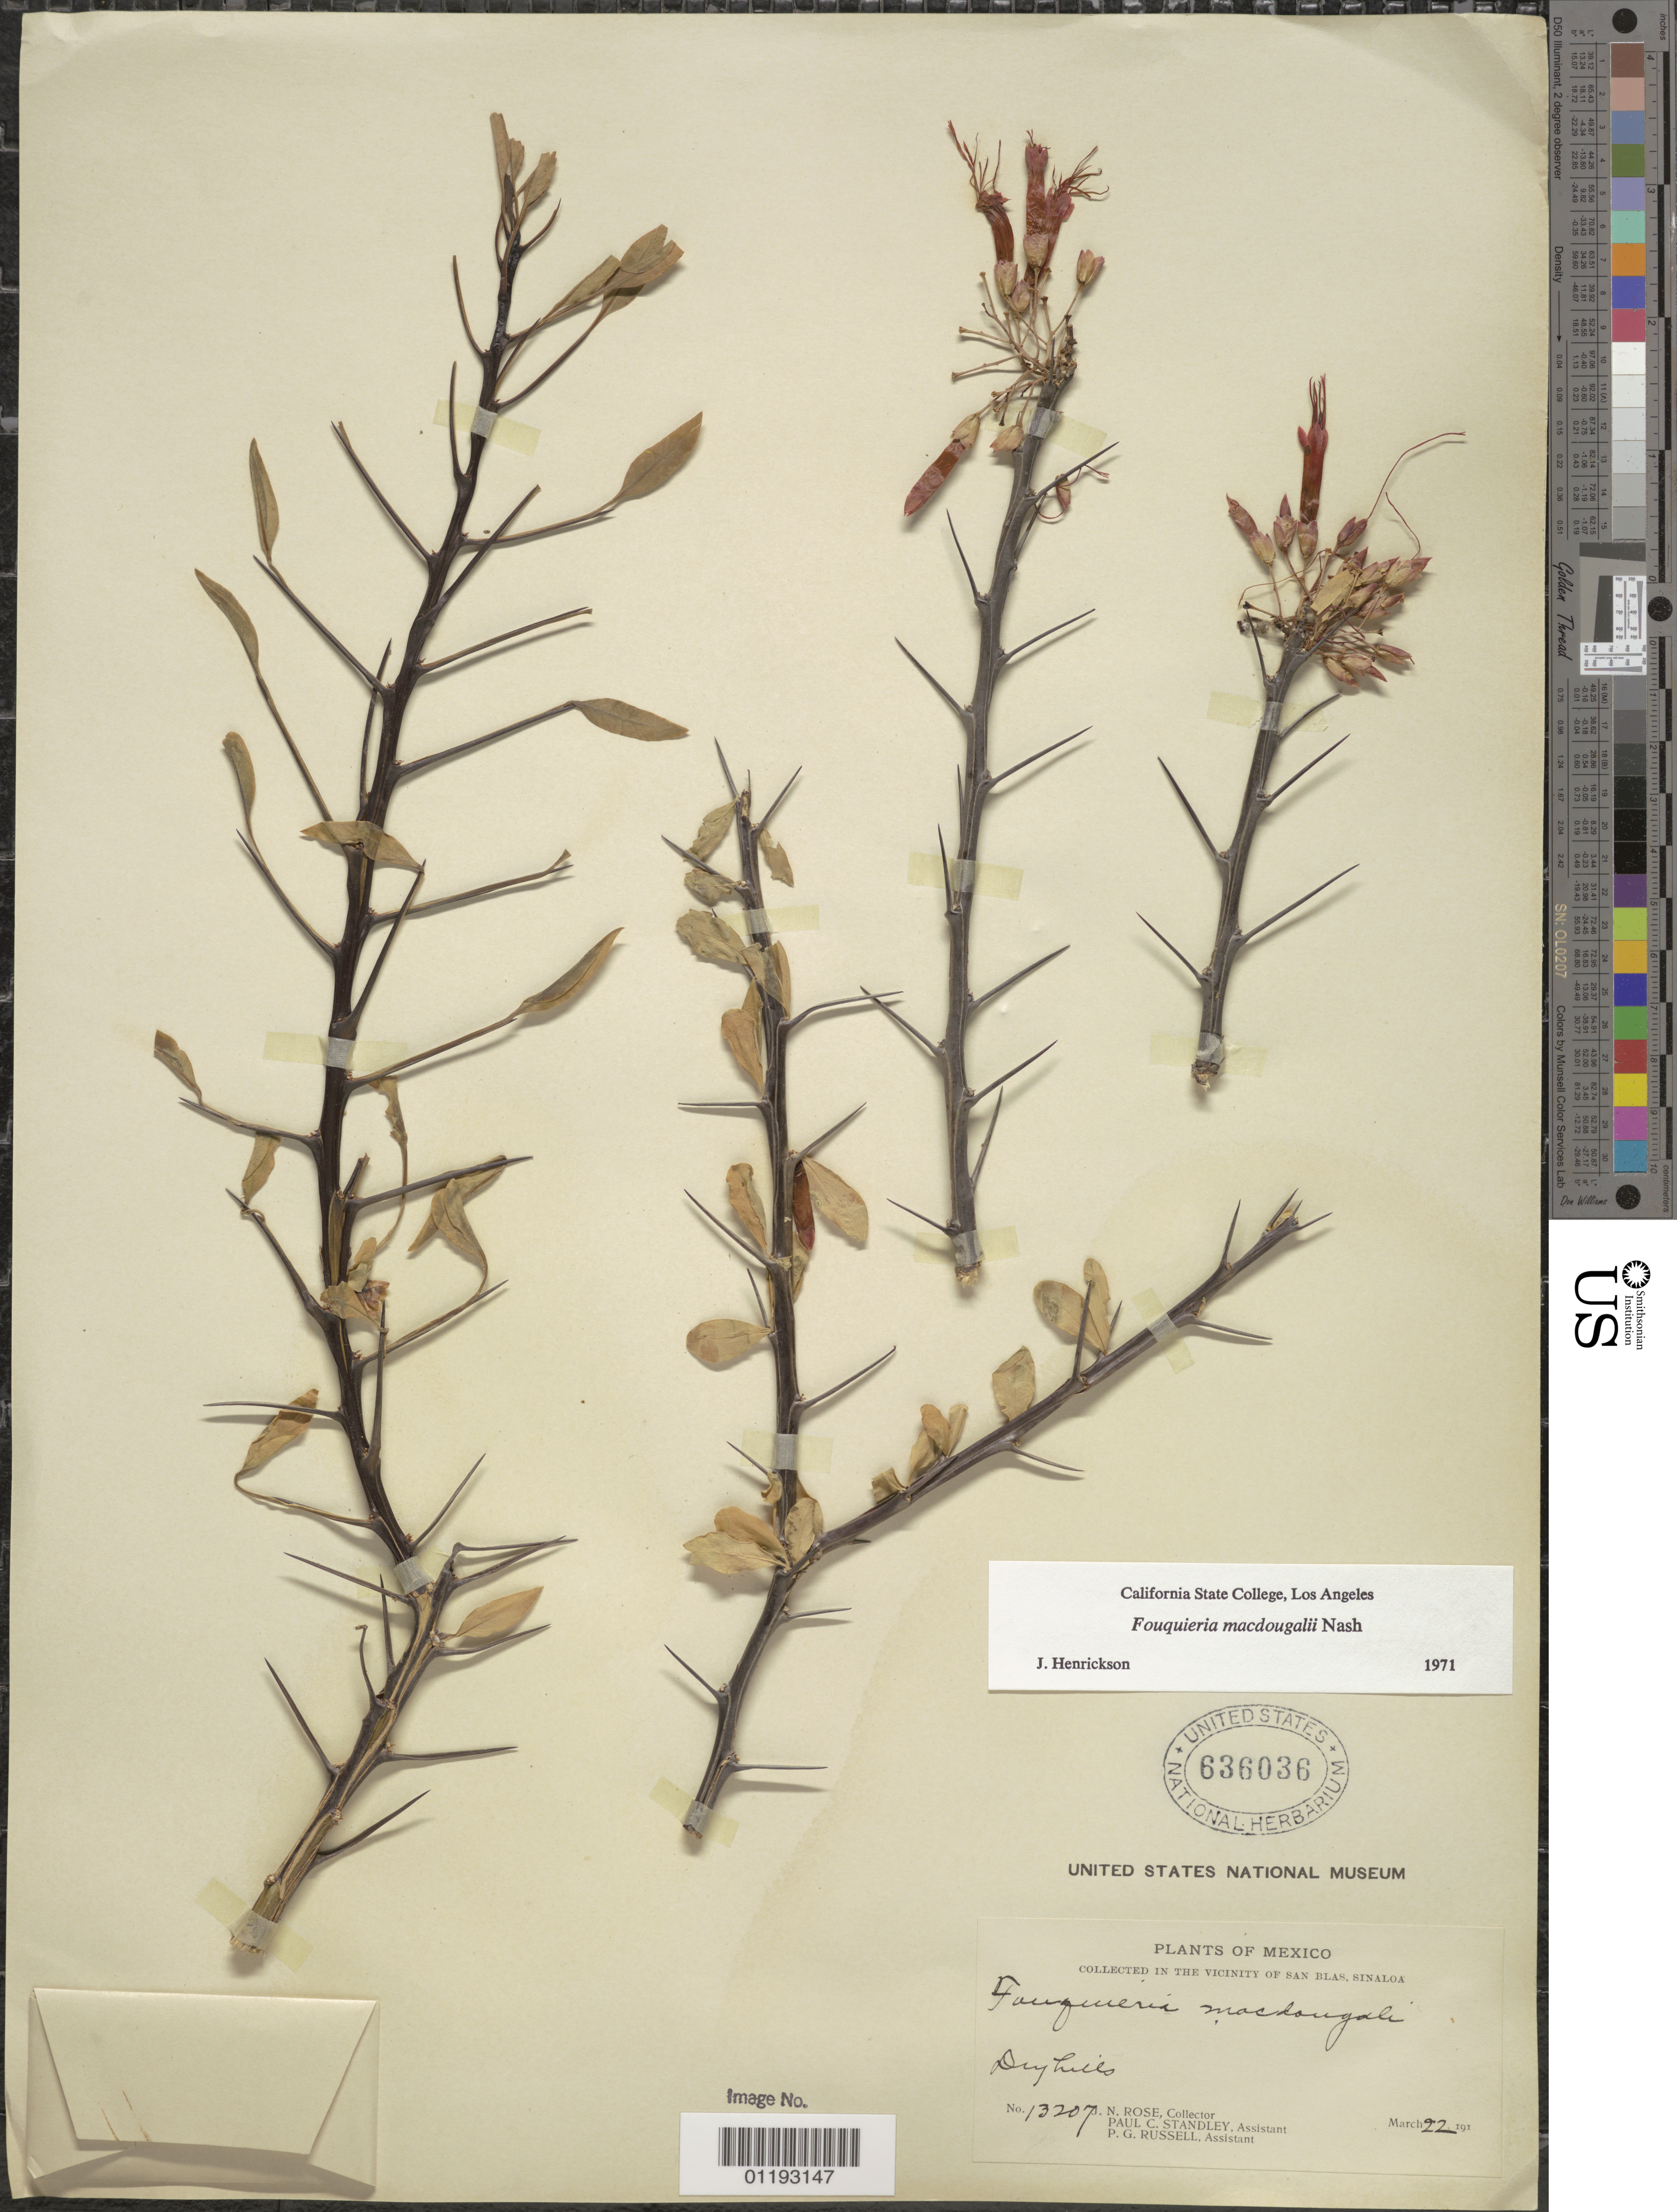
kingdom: Plantae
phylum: Tracheophyta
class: Magnoliopsida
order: Ericales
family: Fouquieriaceae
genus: Fouquieria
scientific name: Fouquieria macdougalii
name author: Nash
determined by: Henrickson, James, (CSLA), California State University at Los Angeles (UNITED STATES)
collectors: J. N. Rose, P. C. Standley & P. G. Russell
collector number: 13207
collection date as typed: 22 Mar 1910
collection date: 1910-03-22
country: Mexico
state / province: Sinaloa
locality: San Blas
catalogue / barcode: US 636036